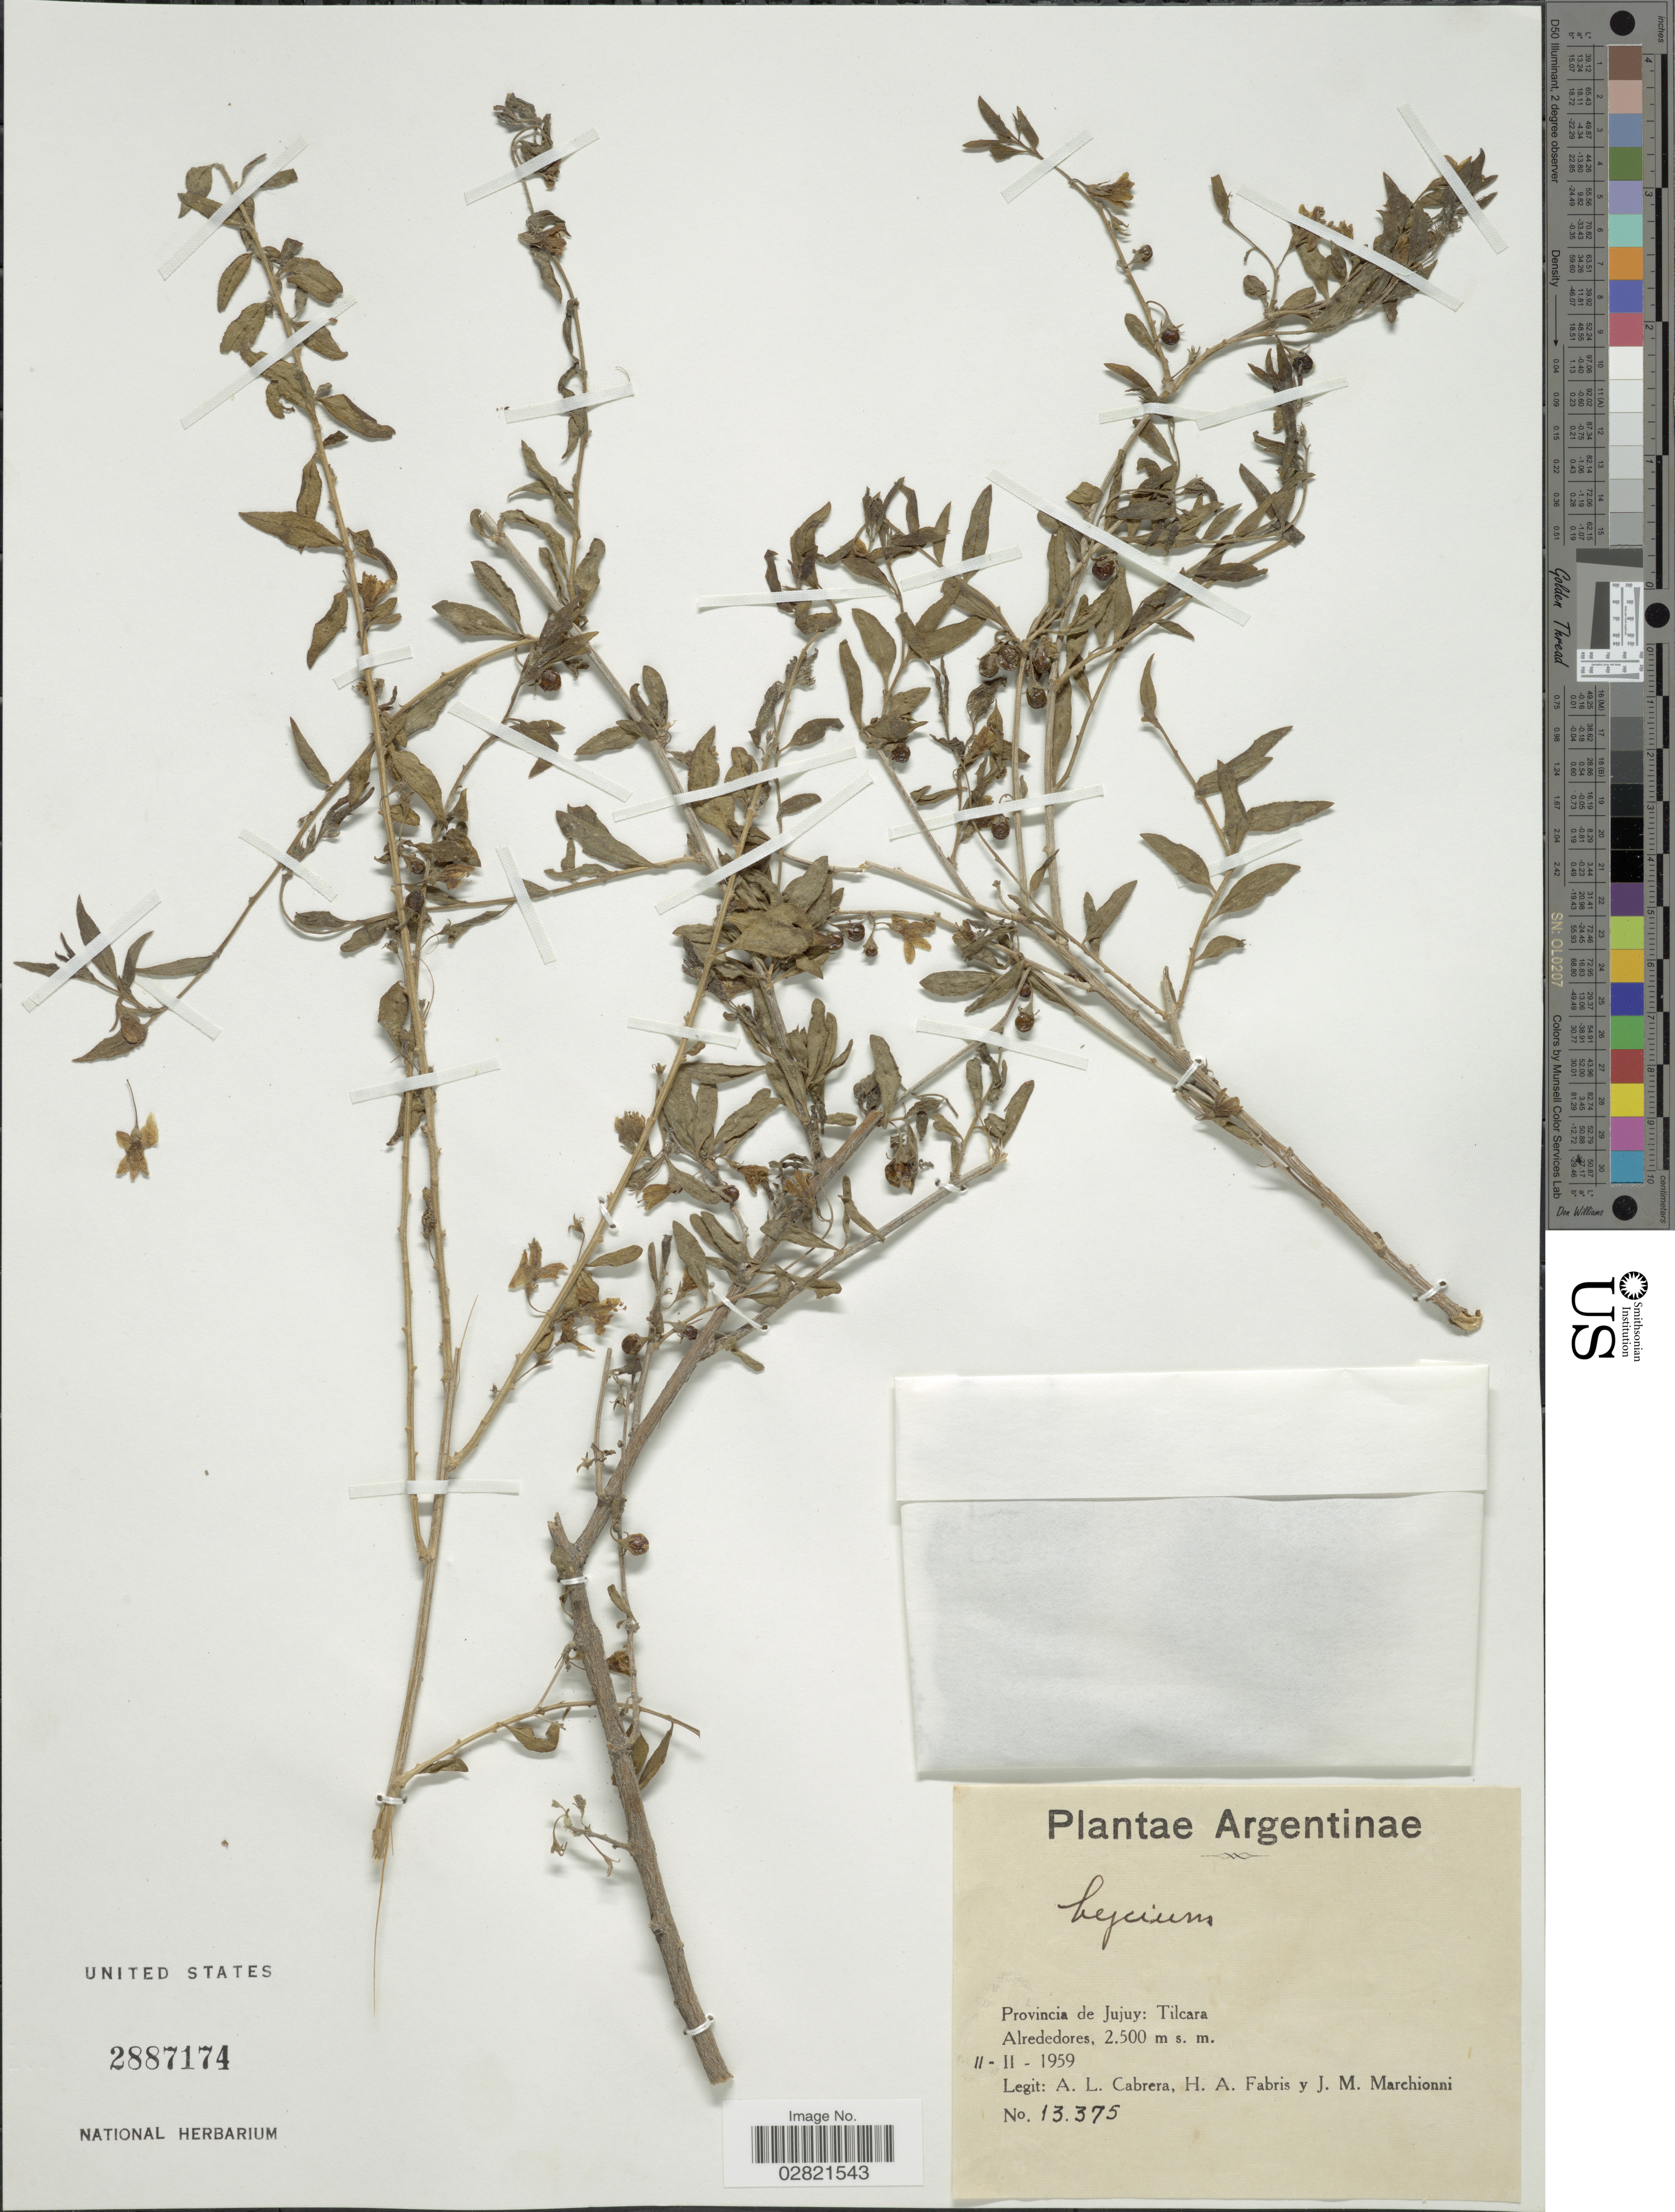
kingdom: Plantae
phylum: Tracheophyta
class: Magnoliopsida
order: Solanales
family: Solanaceae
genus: Lycium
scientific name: Lycium sp.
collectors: A. L. Cabrera, H. A. Fabris & J. Marchionni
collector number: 13375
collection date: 1959-02-11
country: Argentina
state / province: Jujuy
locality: Provincia de Jujuy: Tilcara. Alrededores.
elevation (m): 2500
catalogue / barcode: US 2887174